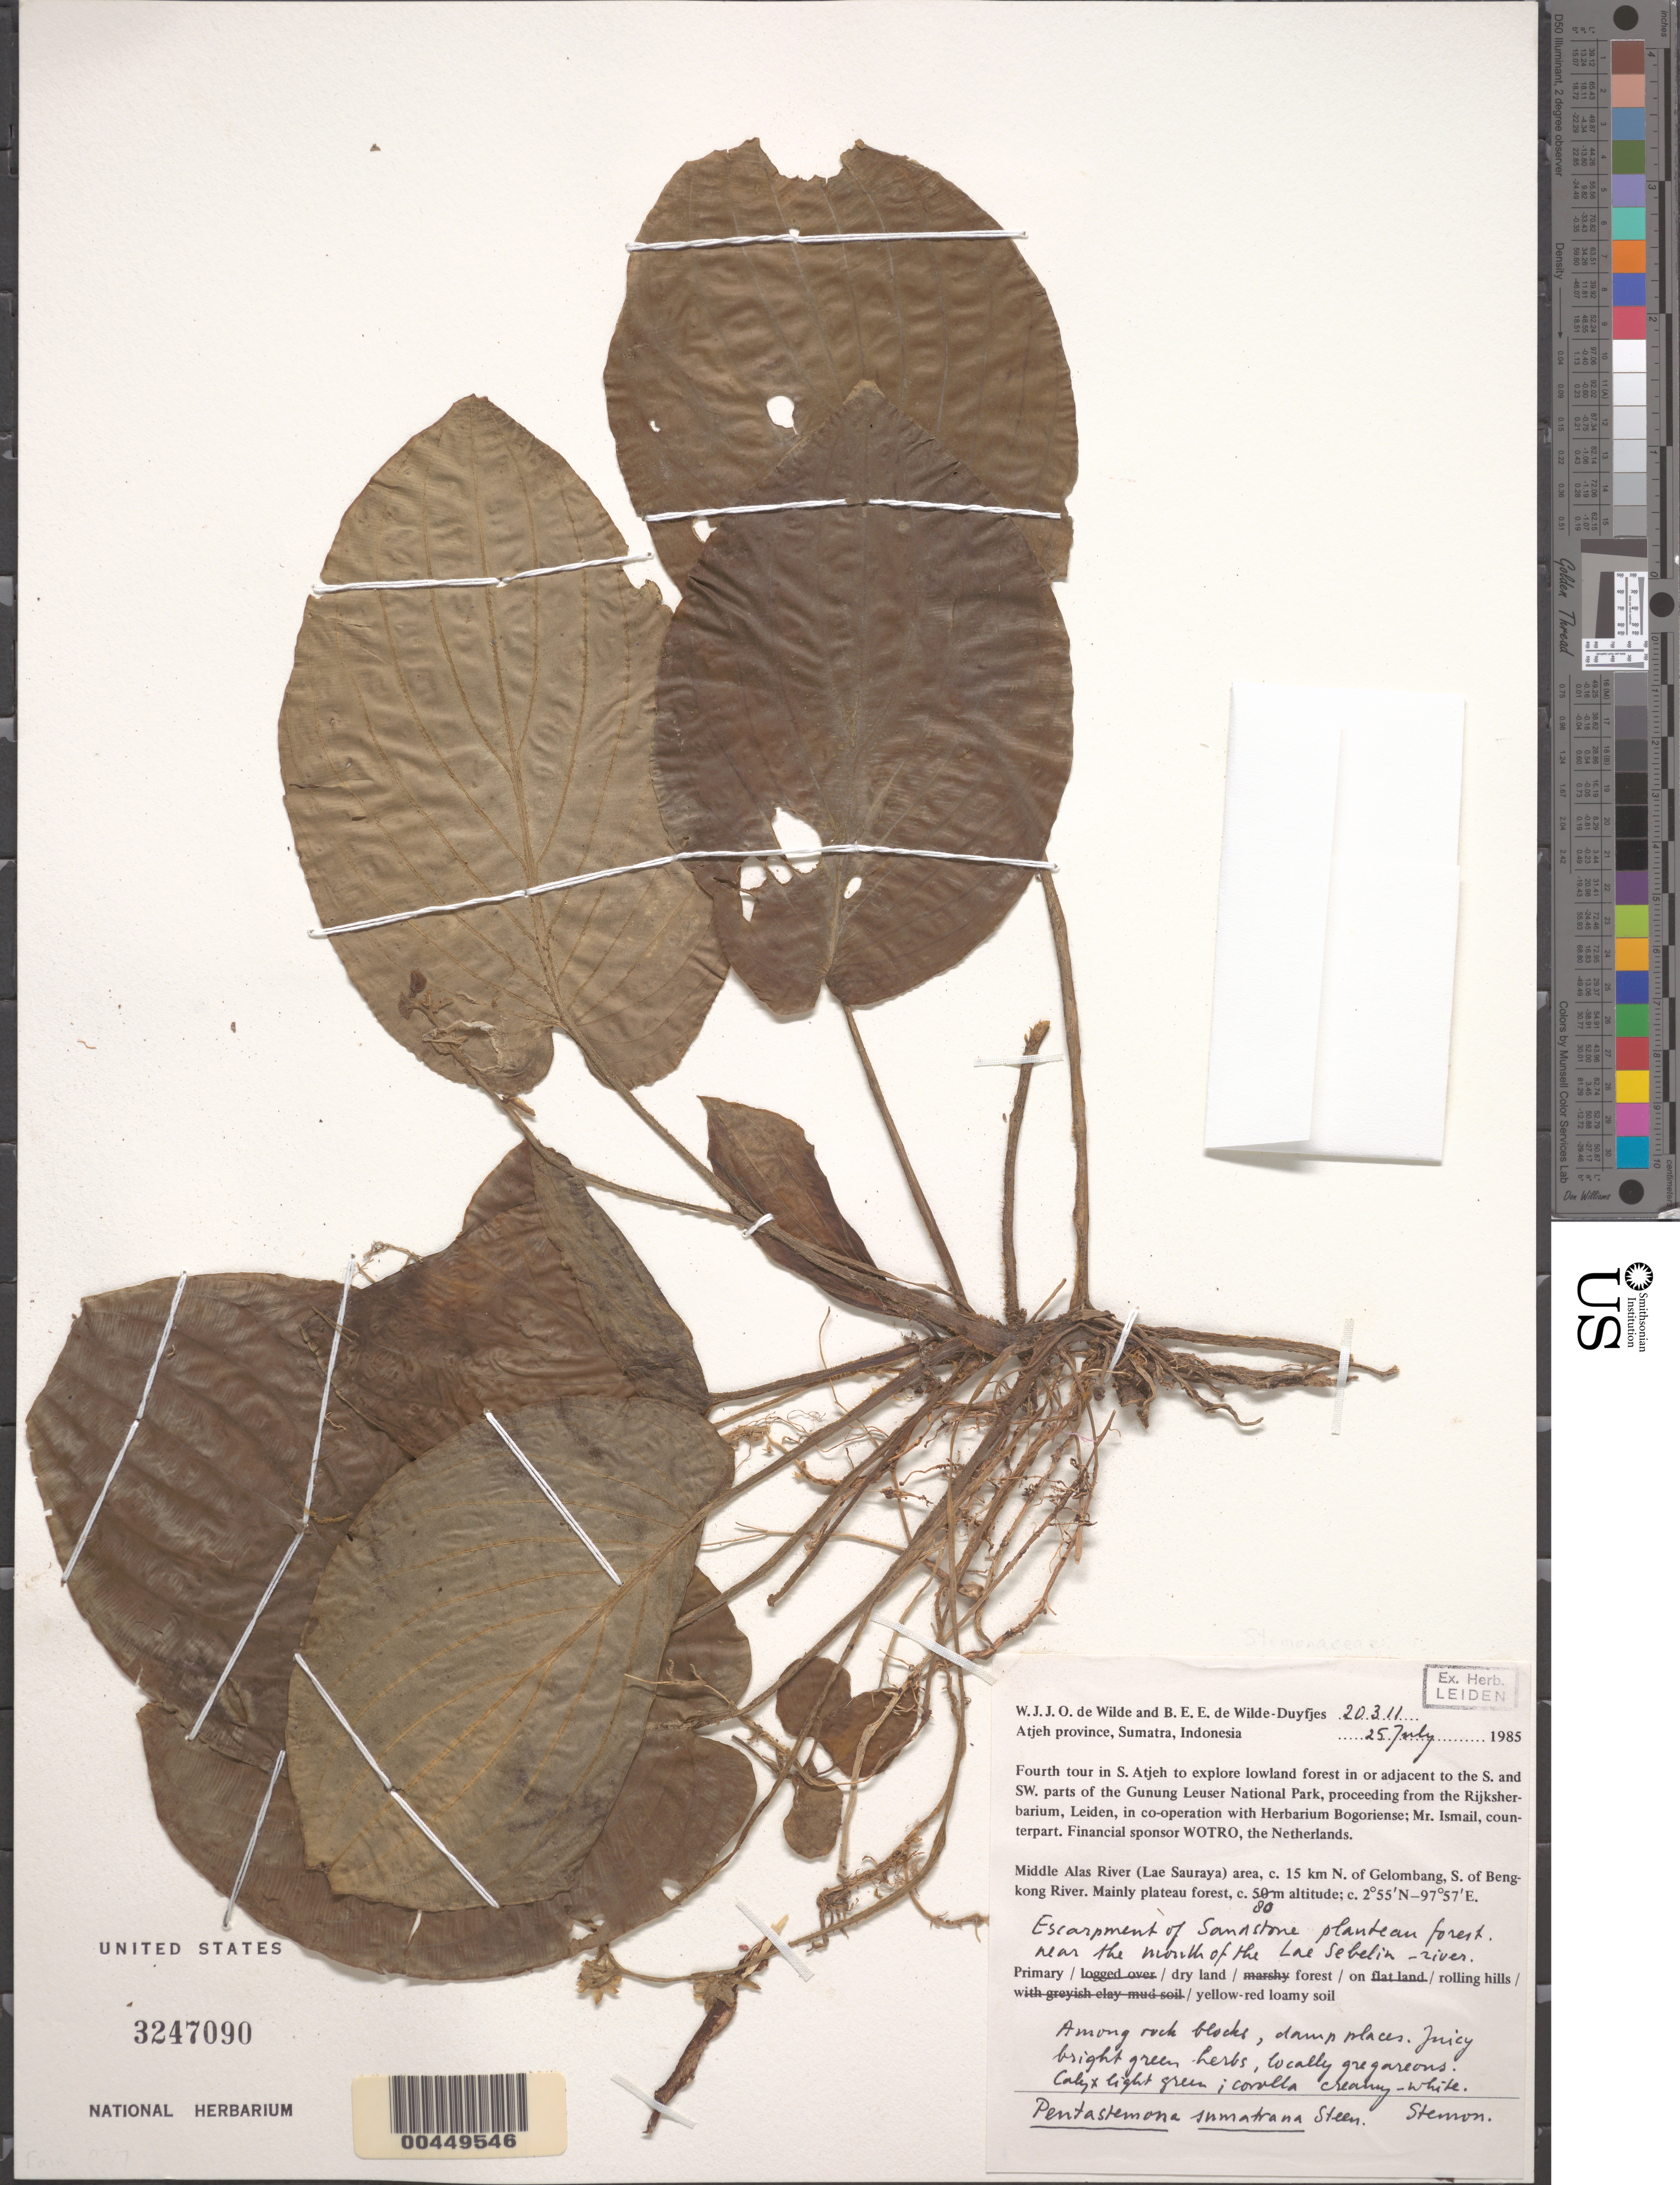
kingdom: Plantae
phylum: Tracheophyta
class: Liliopsida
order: Pandanales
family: Stemonaceae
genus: Pentastemona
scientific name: Pentastemona sumatrana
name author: Steenis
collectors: W. J. de Wilde & B. E. de Wilde-Duyfjes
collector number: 20311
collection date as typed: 25 Jul 1985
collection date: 1985-07-25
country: Indonesia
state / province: Sumatra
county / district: Aceh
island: Sumatra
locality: South atjeh, sw part of gunung leuser national park.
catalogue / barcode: US 3247090